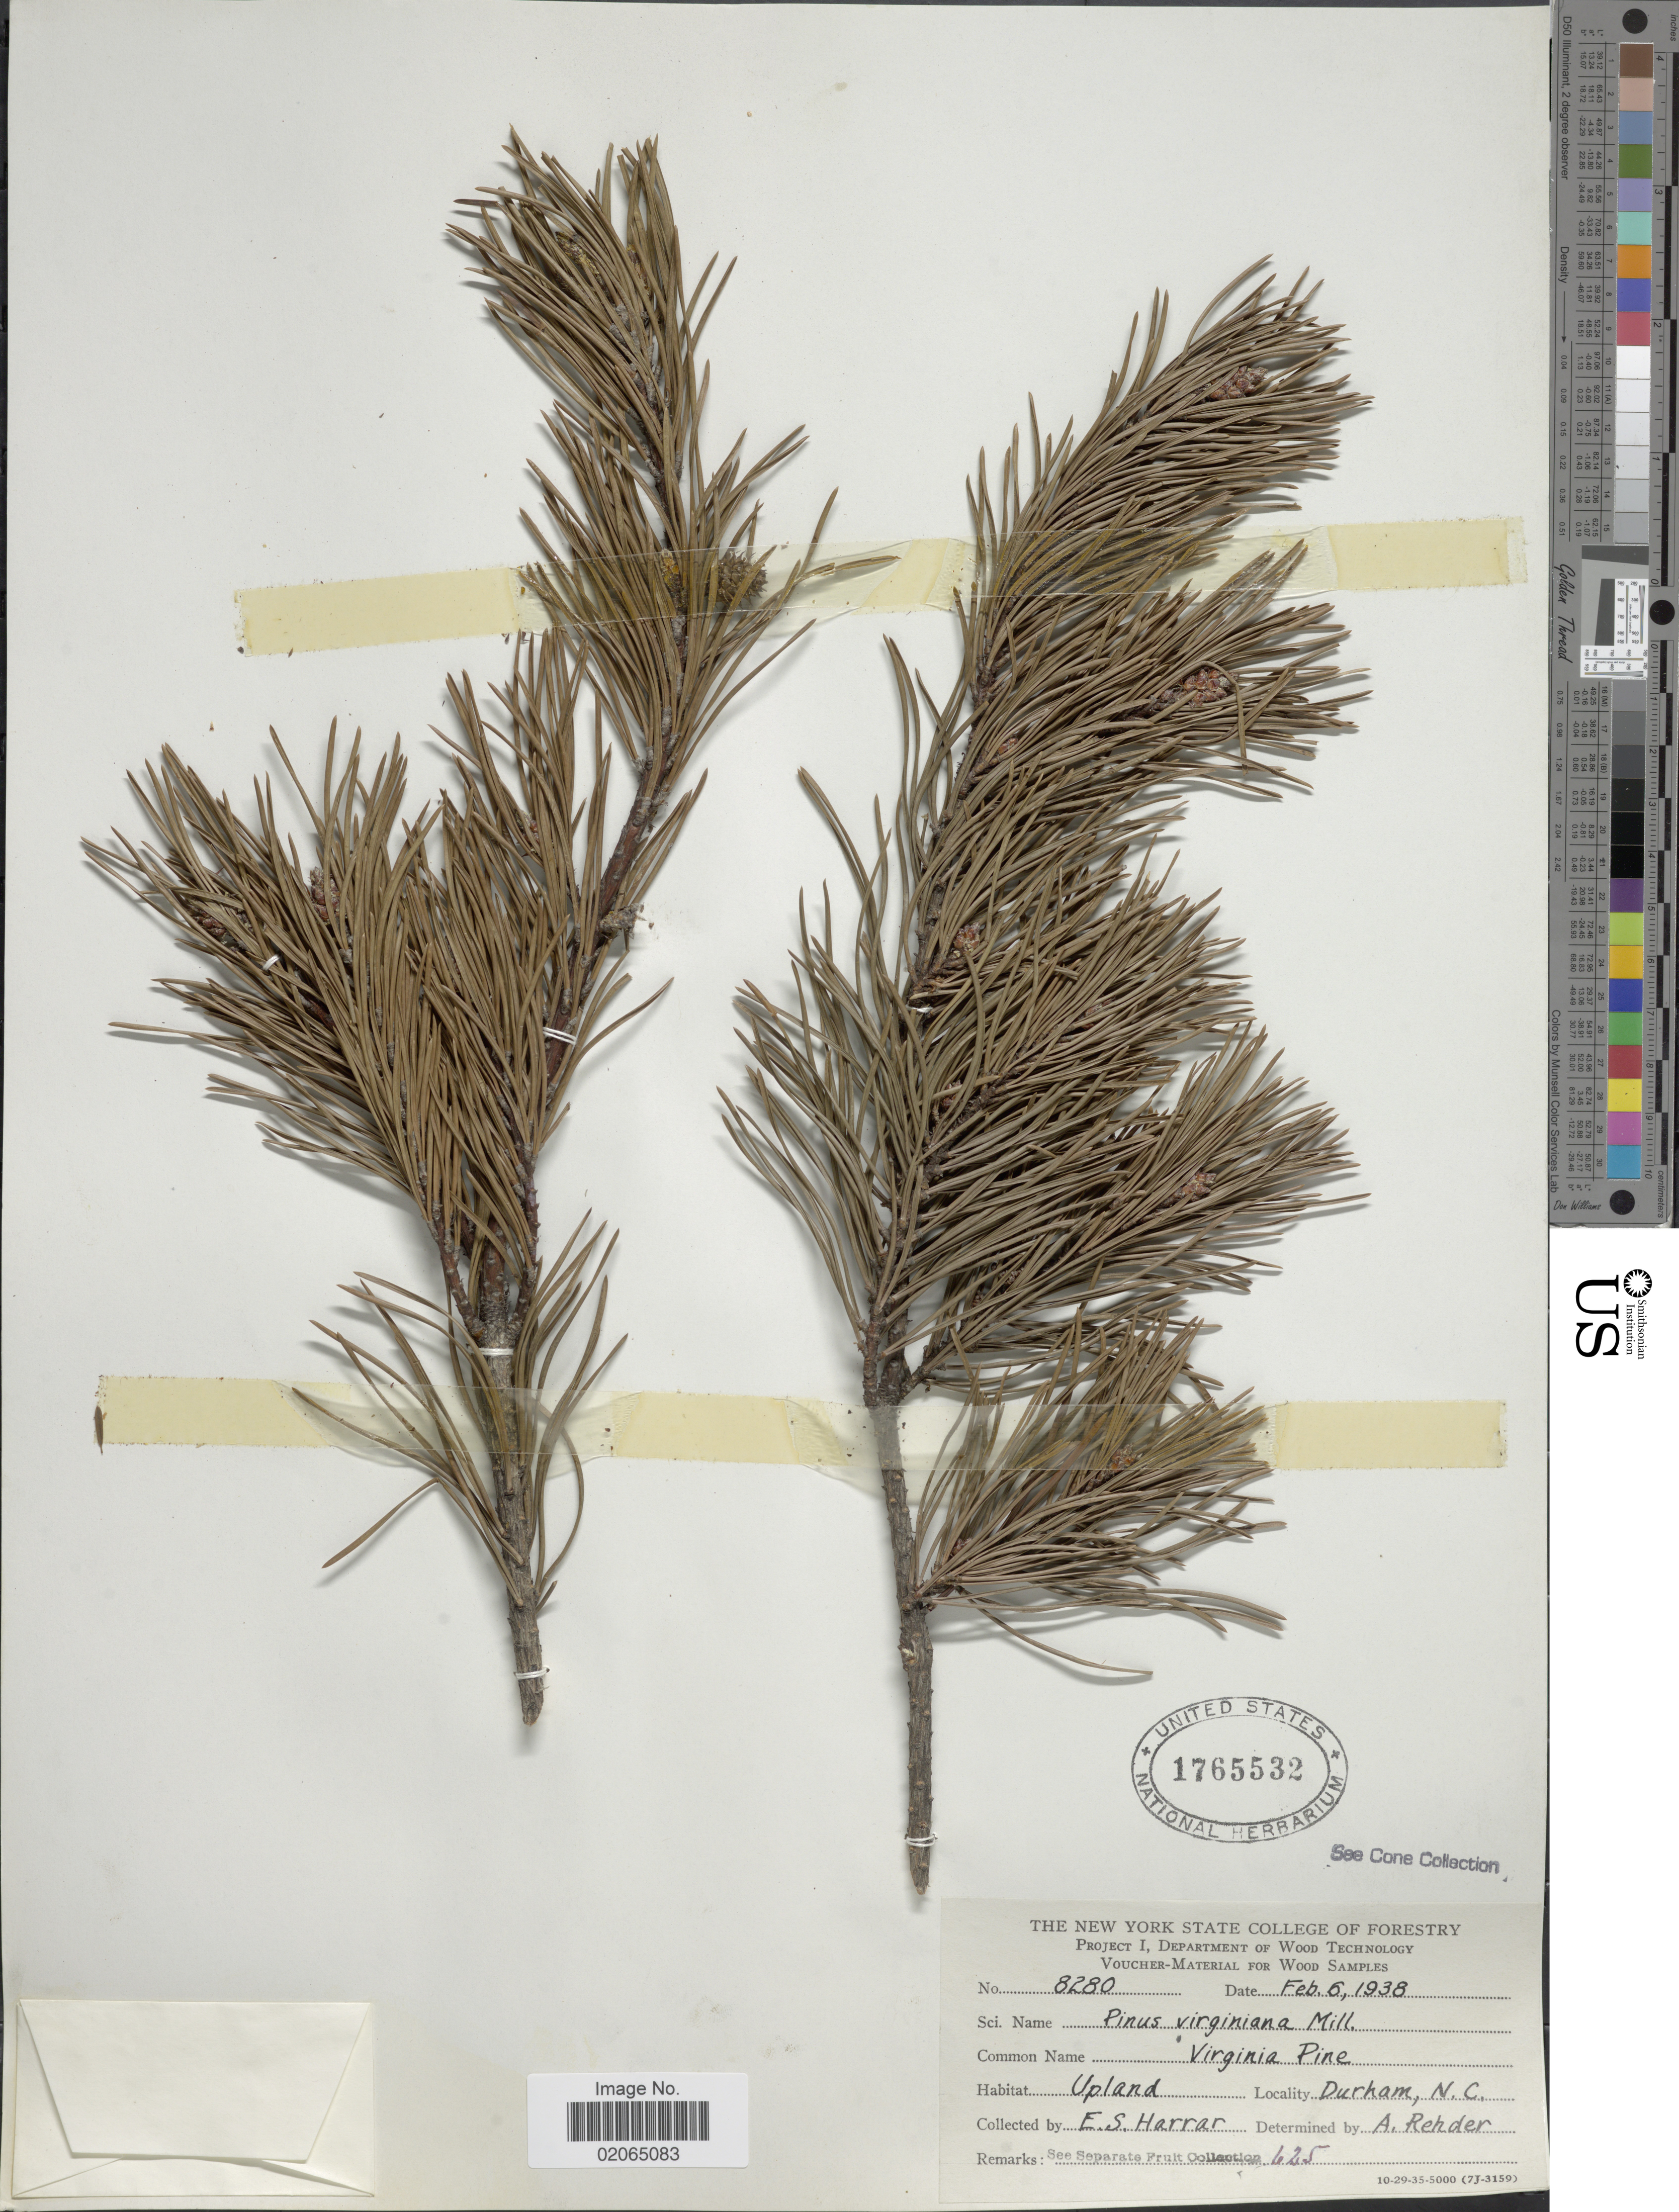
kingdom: Plantae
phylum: Tracheophyta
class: Pinopsida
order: Pinales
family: Pinaceae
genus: Pinus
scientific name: Pinus virginiana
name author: Mill.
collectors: E. Harrar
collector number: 8280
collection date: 1938-02-06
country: United States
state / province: North Carolina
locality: Upland, Durham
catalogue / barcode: US 1765532